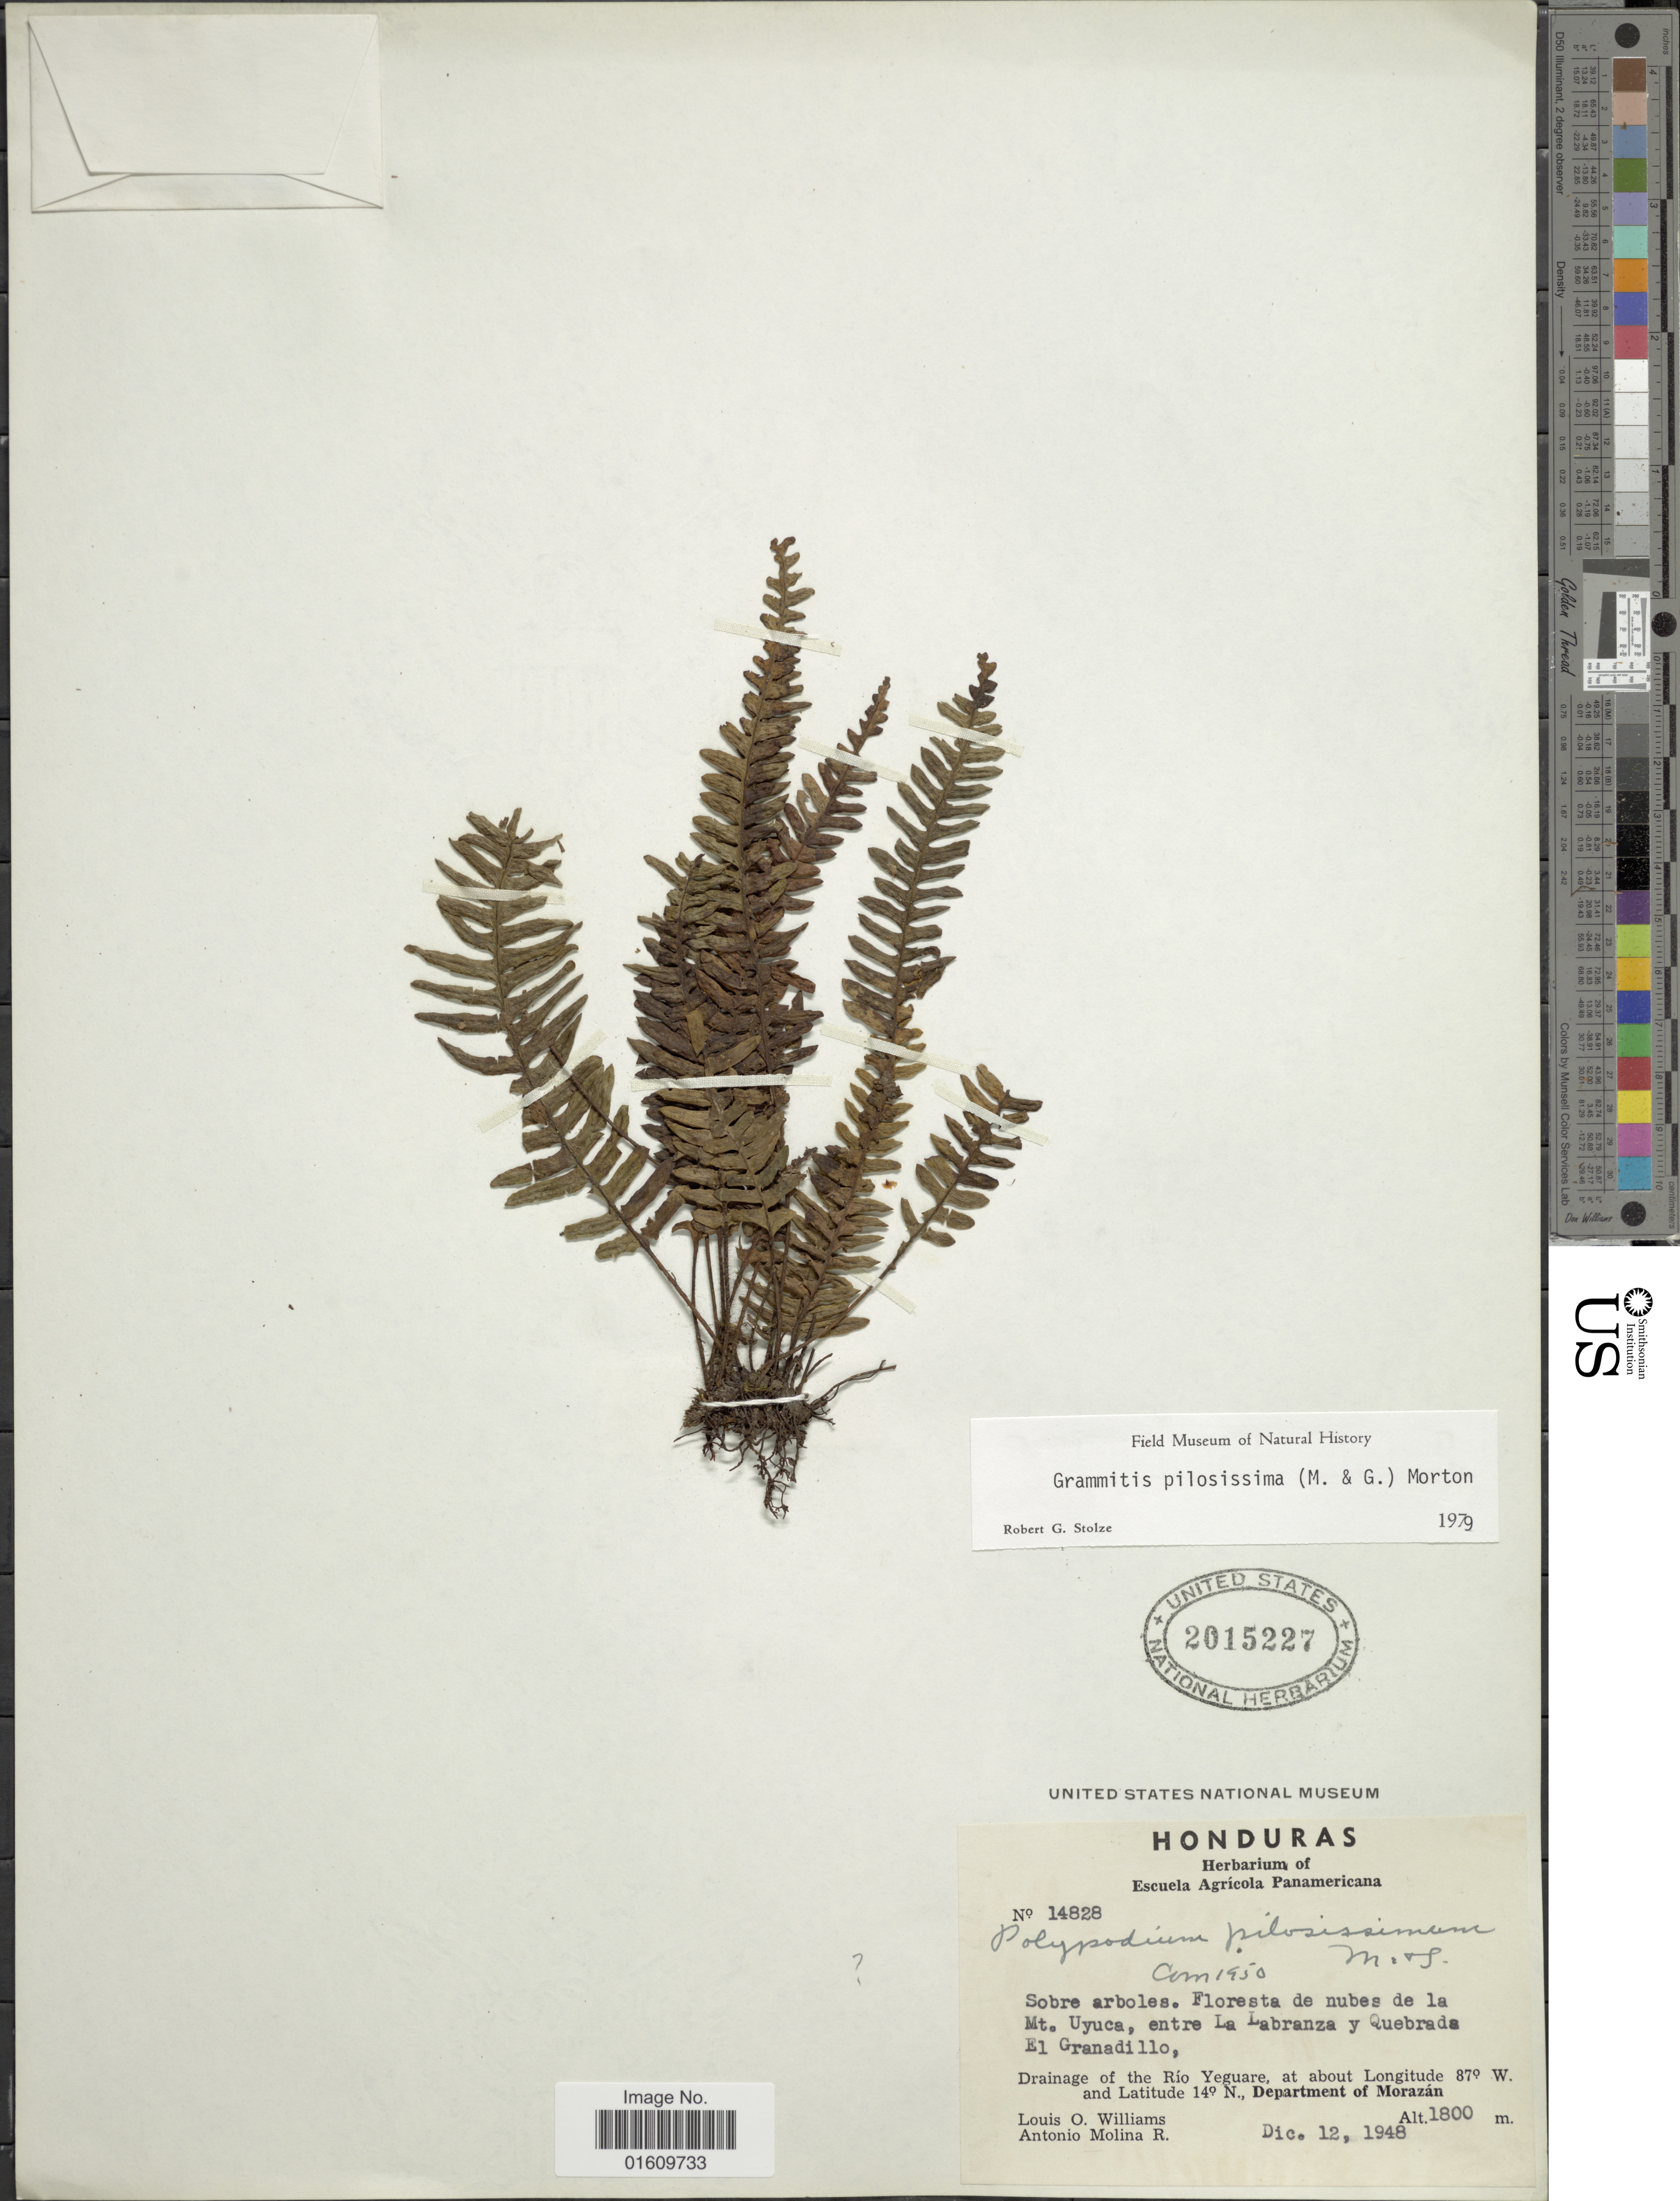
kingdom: Plantae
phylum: Tracheophyta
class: Polypodiopsida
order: Polypodiales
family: Polypodiaceae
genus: Melpomene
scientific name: Melpomene xiphopteroides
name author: (Liebm.) A.R. Sm. & R.C. Moran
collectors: L. O. Williams & A. Molina R.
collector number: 14828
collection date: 1948-12-12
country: Honduras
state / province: Fco. Morazán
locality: Sobre arboles, Floresta de nubes de la Mt.Uyuca, entre La Labranza y Quebrada El Granadillo, Drainage of the Rio Yeguare, Departement of Morazan.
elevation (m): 1800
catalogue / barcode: US 2015227